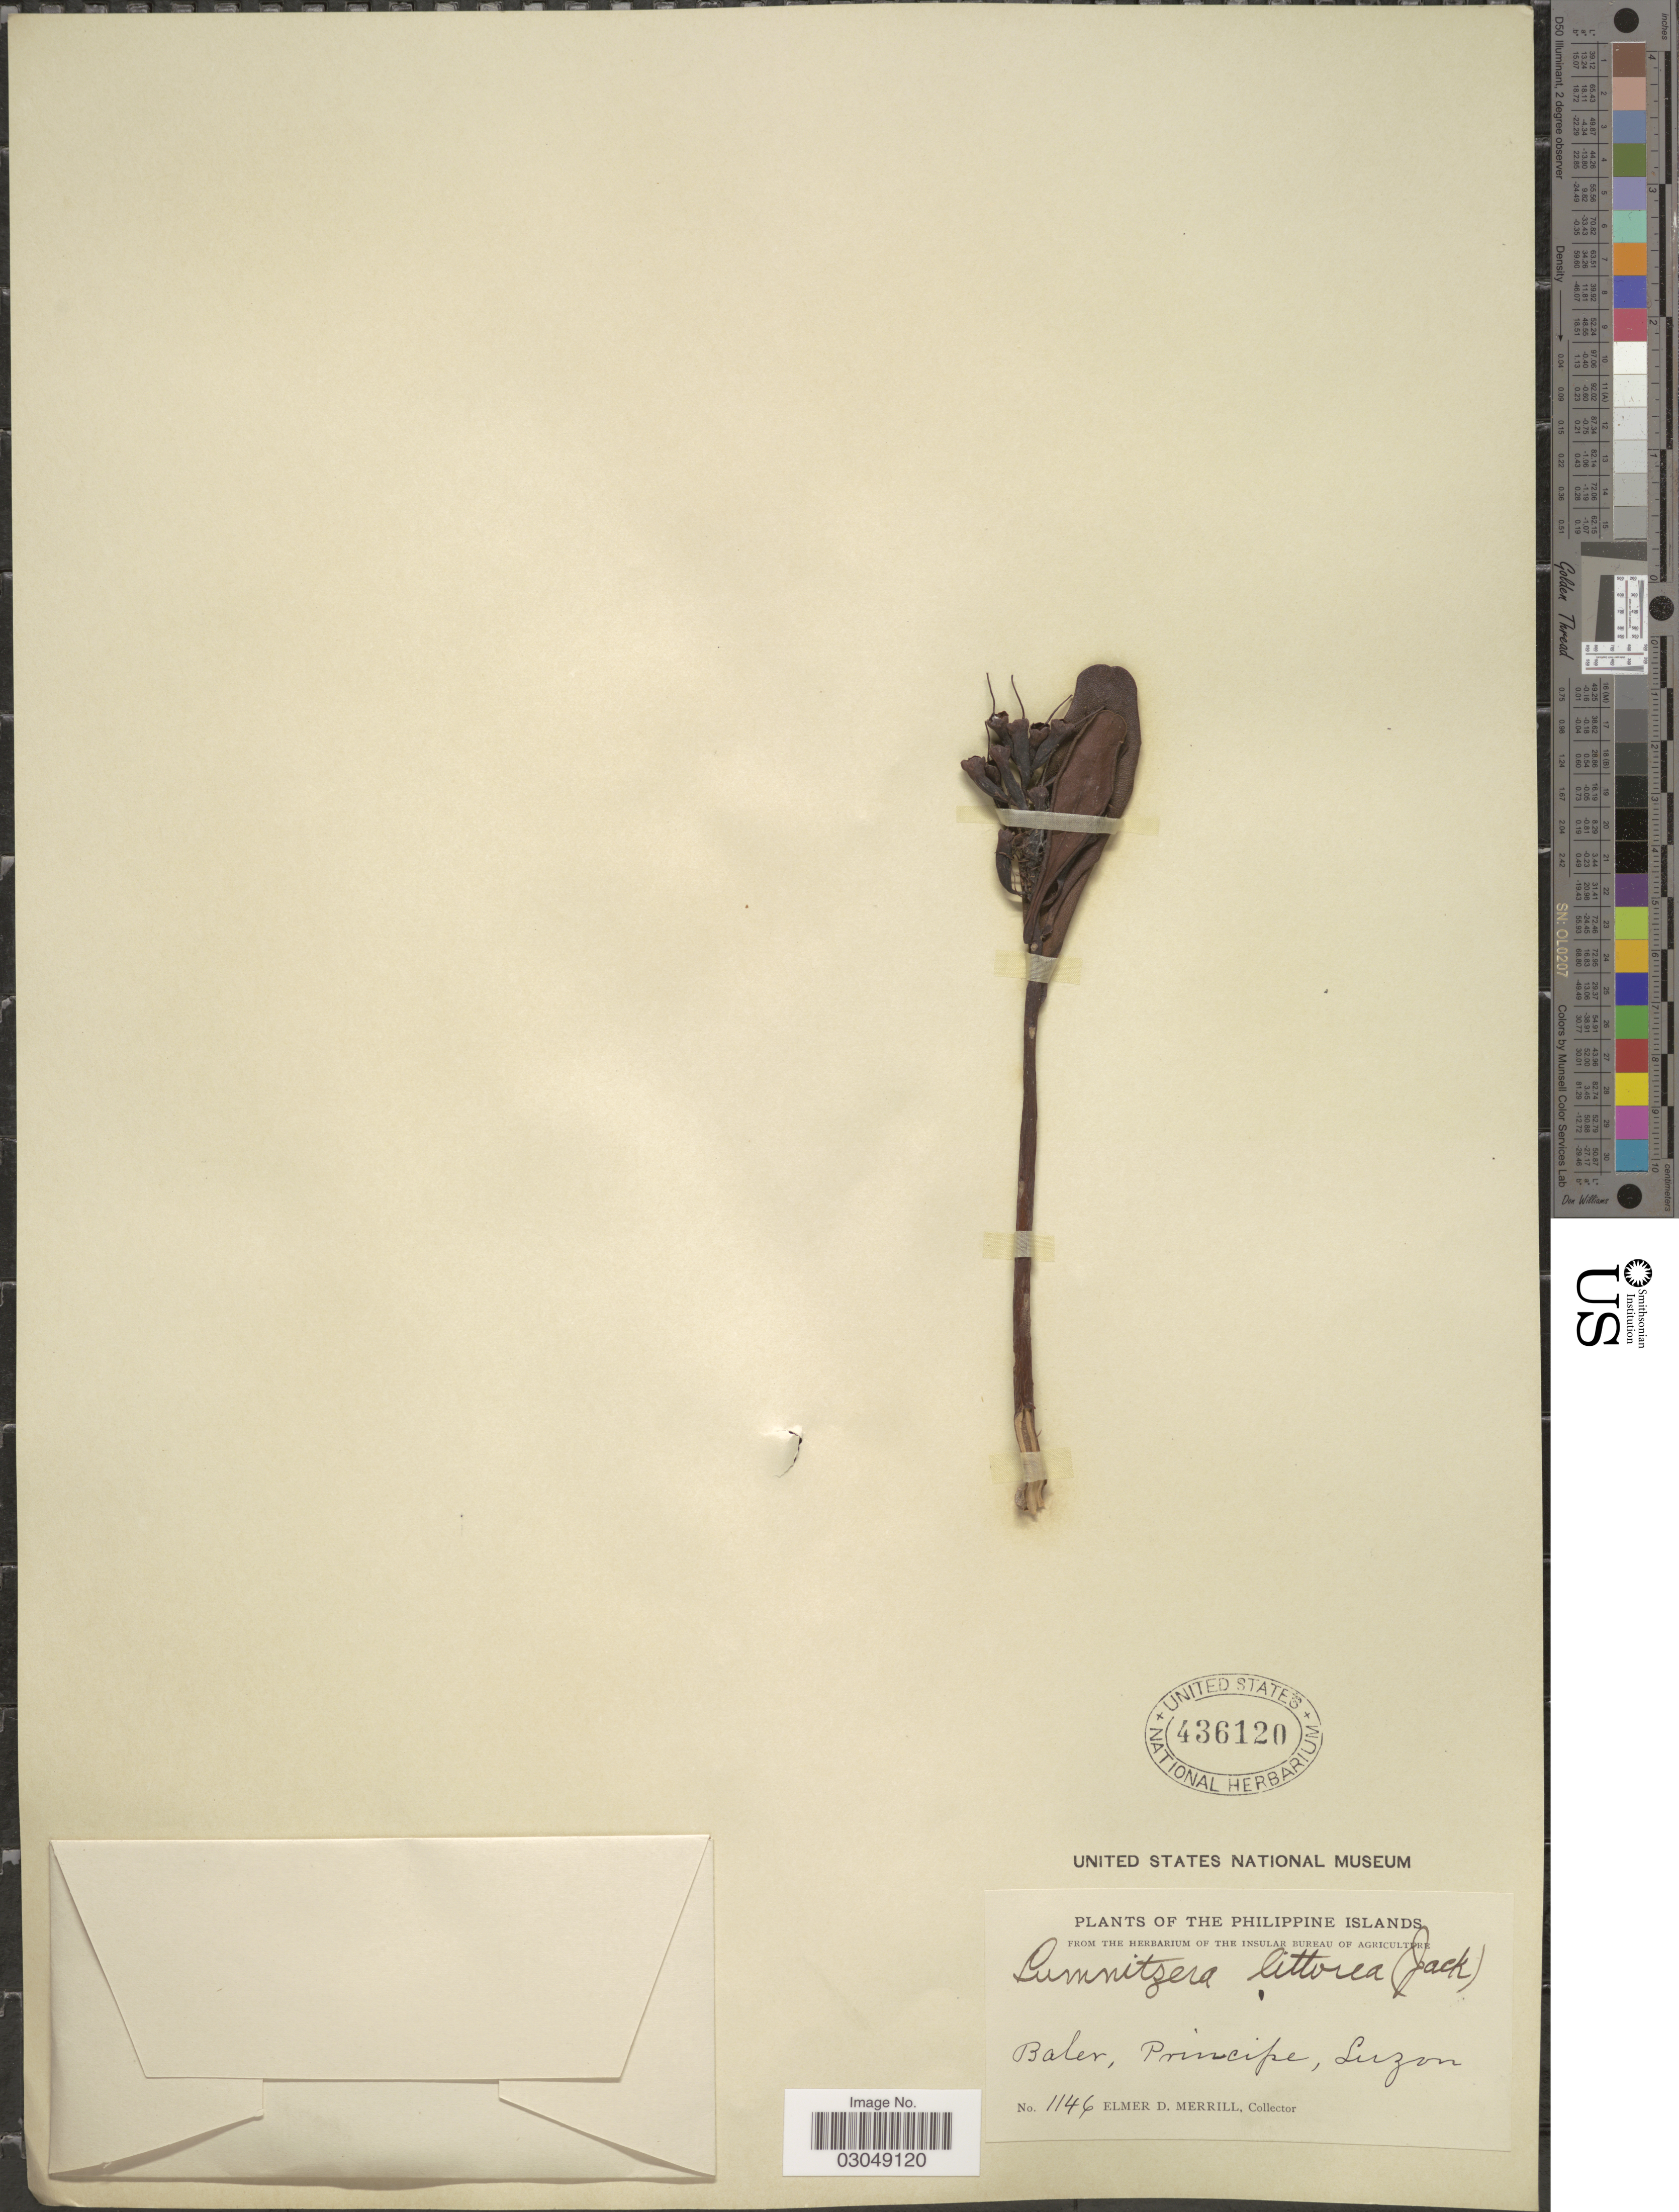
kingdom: Plantae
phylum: Tracheophyta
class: Magnoliopsida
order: Myrtales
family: Combretaceae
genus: Lumnitzera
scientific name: Lumnitzera littorea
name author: (Jack) Voight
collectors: E. D. Merrill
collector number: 1146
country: Philippines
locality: Baler, Principe, Luzon.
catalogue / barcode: US 436120